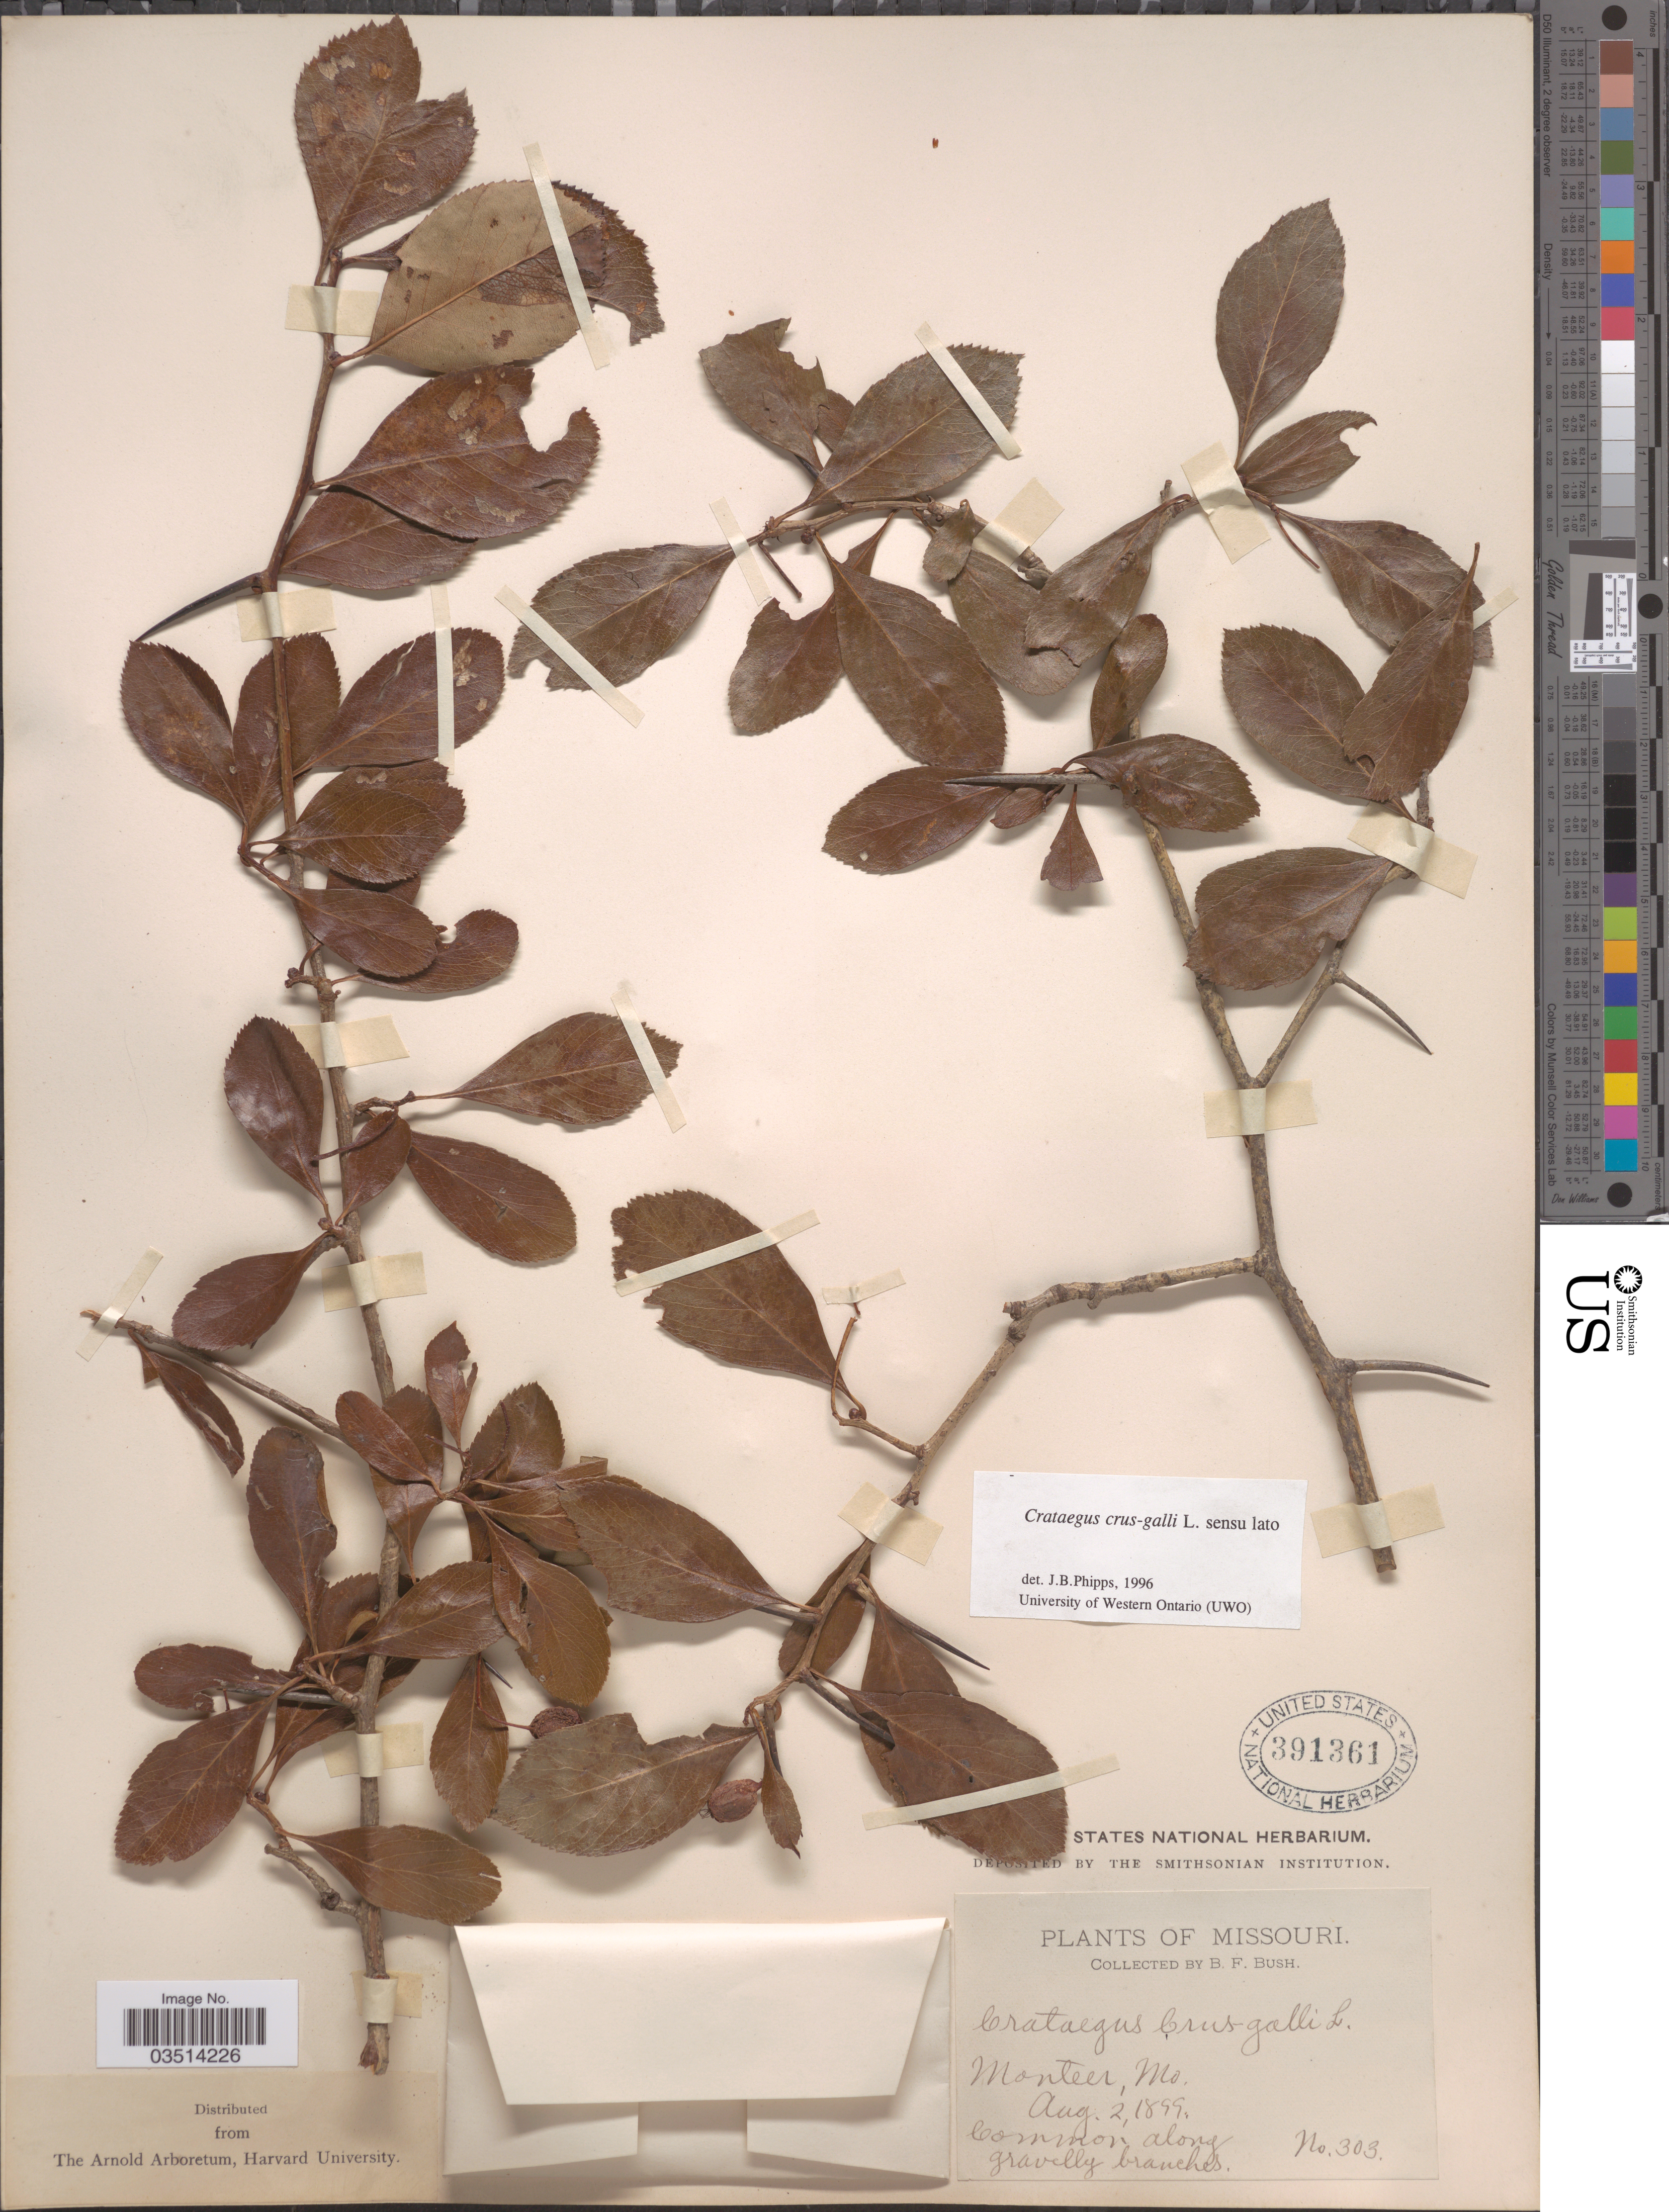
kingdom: Plantae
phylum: Tracheophyta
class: Magnoliopsida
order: Rosales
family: Rosaceae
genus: Crataegus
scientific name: Crataegus crus-galli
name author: L.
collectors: B. F. Bush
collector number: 303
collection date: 1899-08-02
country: United States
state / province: Missouri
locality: Monteer.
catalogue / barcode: US 391361